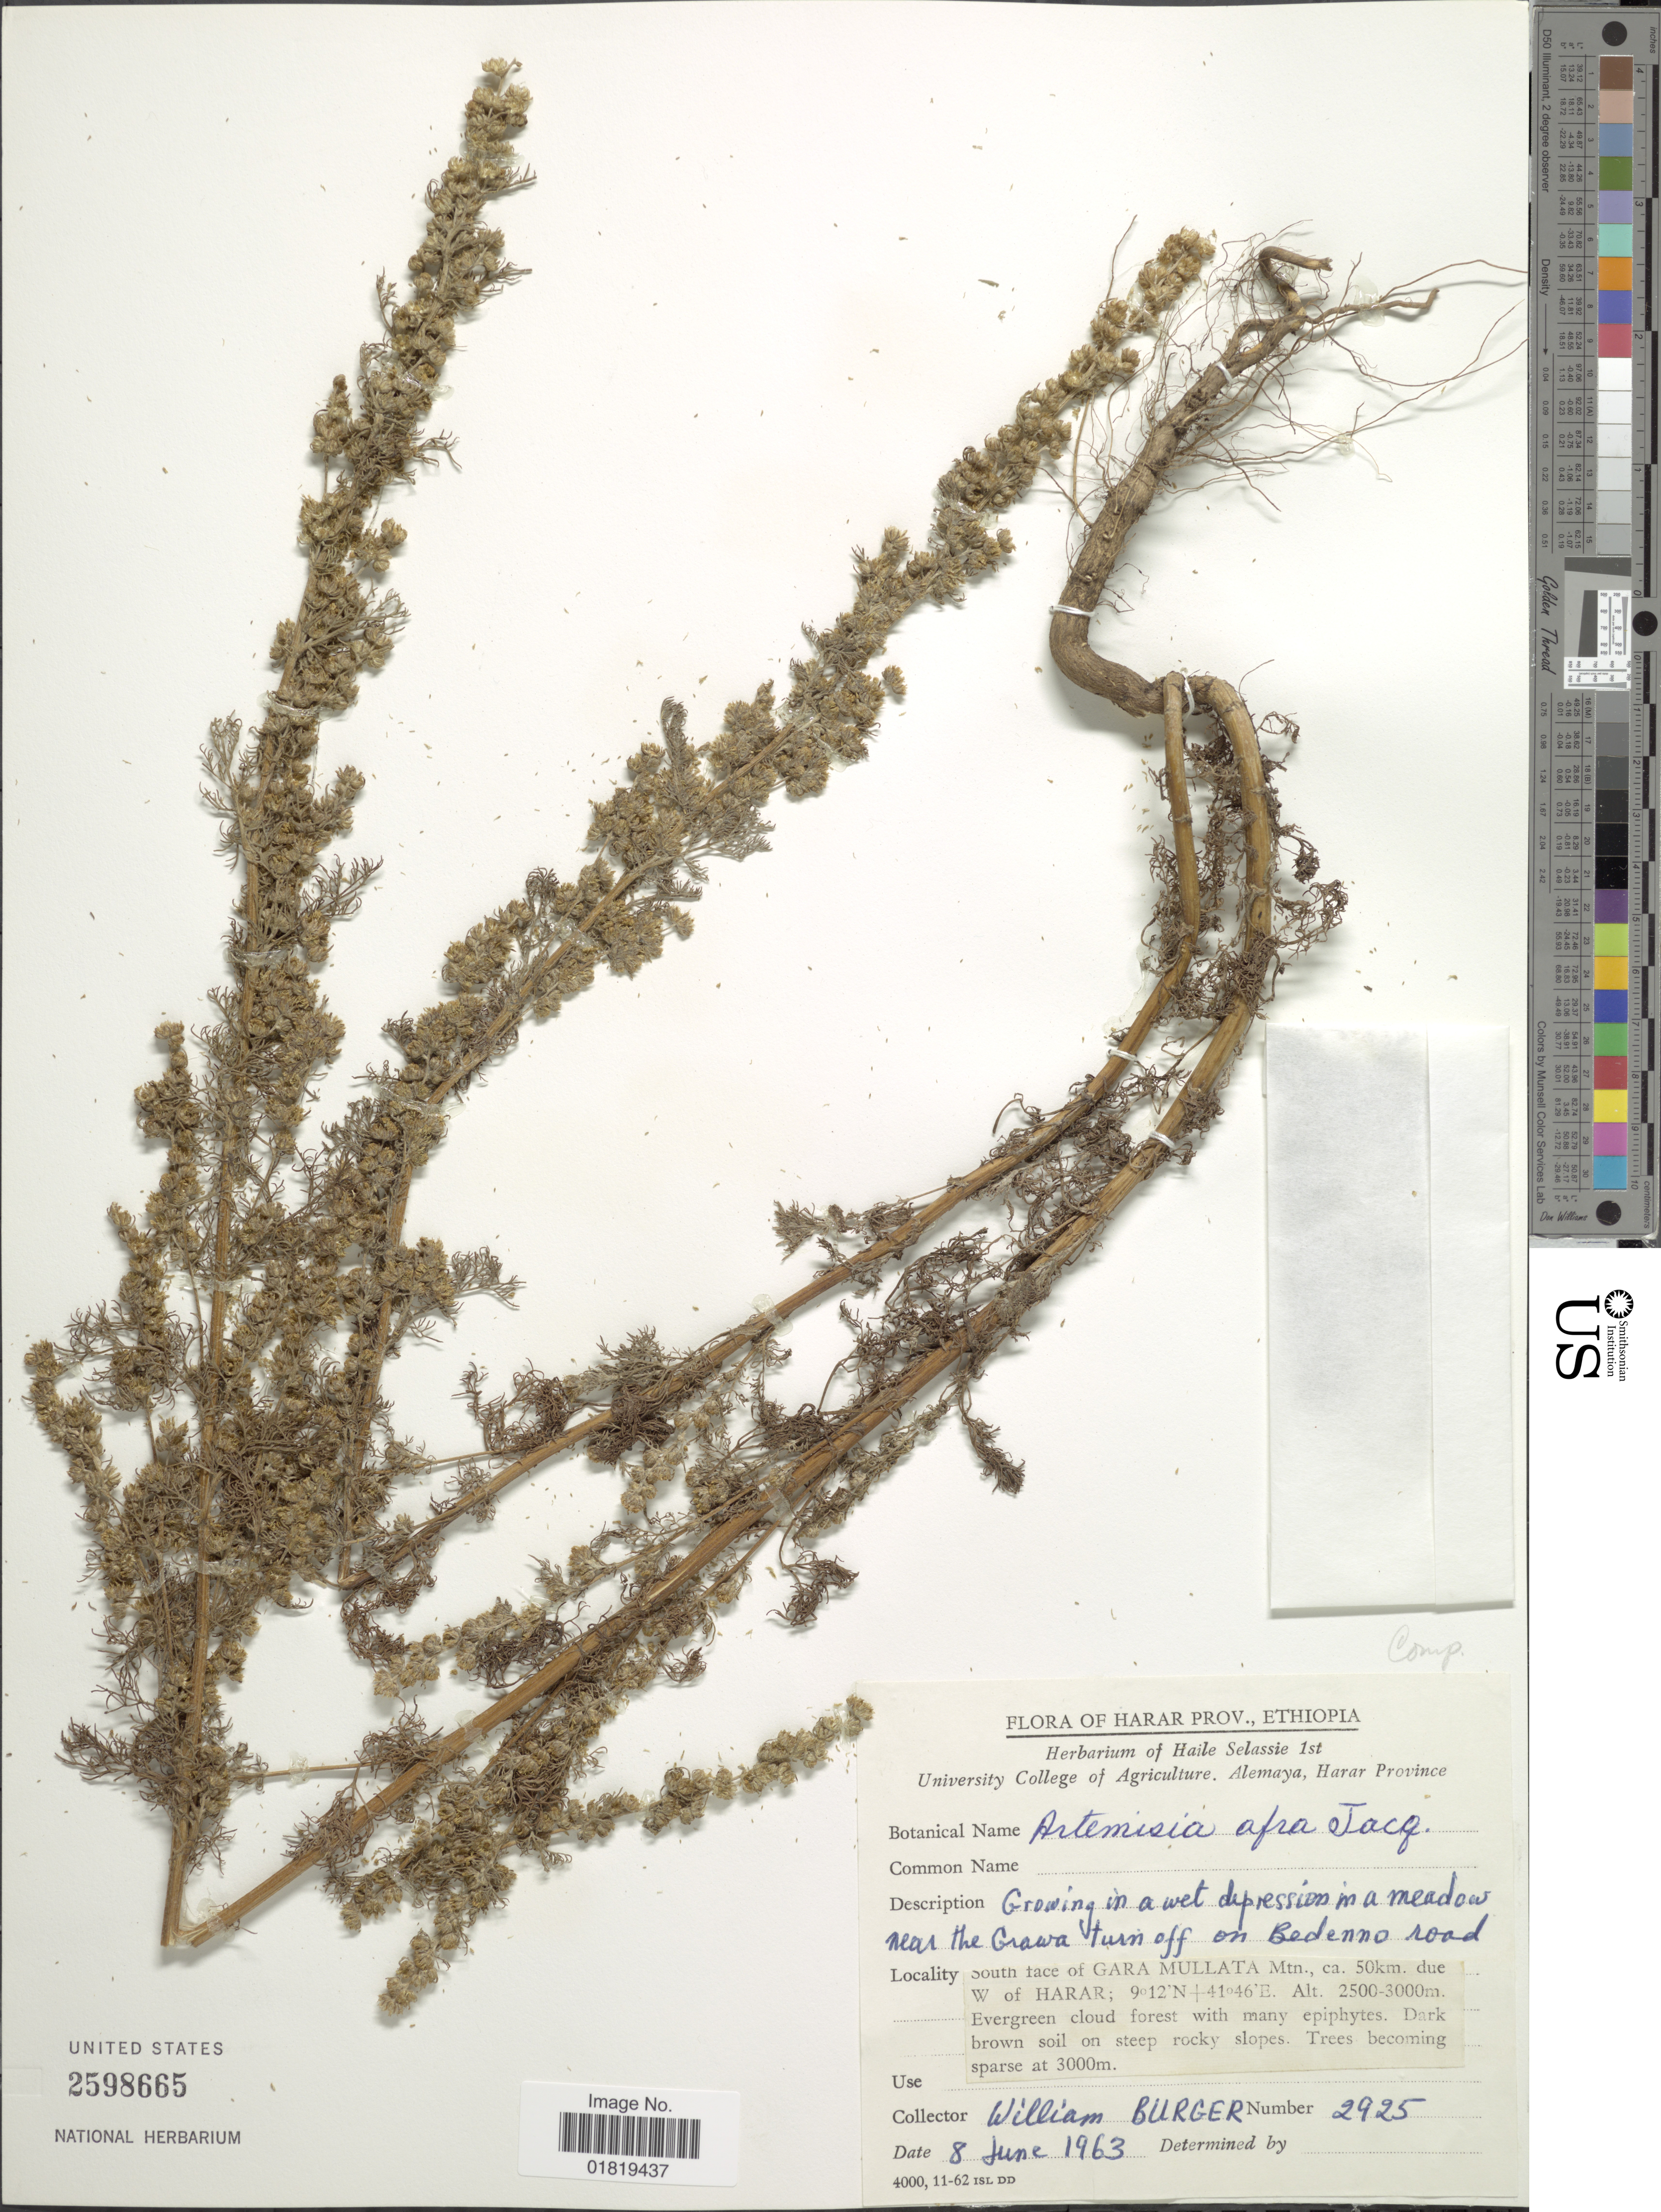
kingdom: Plantae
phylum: Tracheophyta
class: Magnoliopsida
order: Asterales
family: Asteraceae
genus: Artemisia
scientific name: Artemisia afra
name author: Jacq. ex Willd.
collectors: W. Burger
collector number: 2925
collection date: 1963-06-08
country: Ethiopia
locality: Harar Prov., south face of Gara Mullata mtn., ca. 50km. due W of Harar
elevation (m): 2500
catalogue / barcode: US 2598665